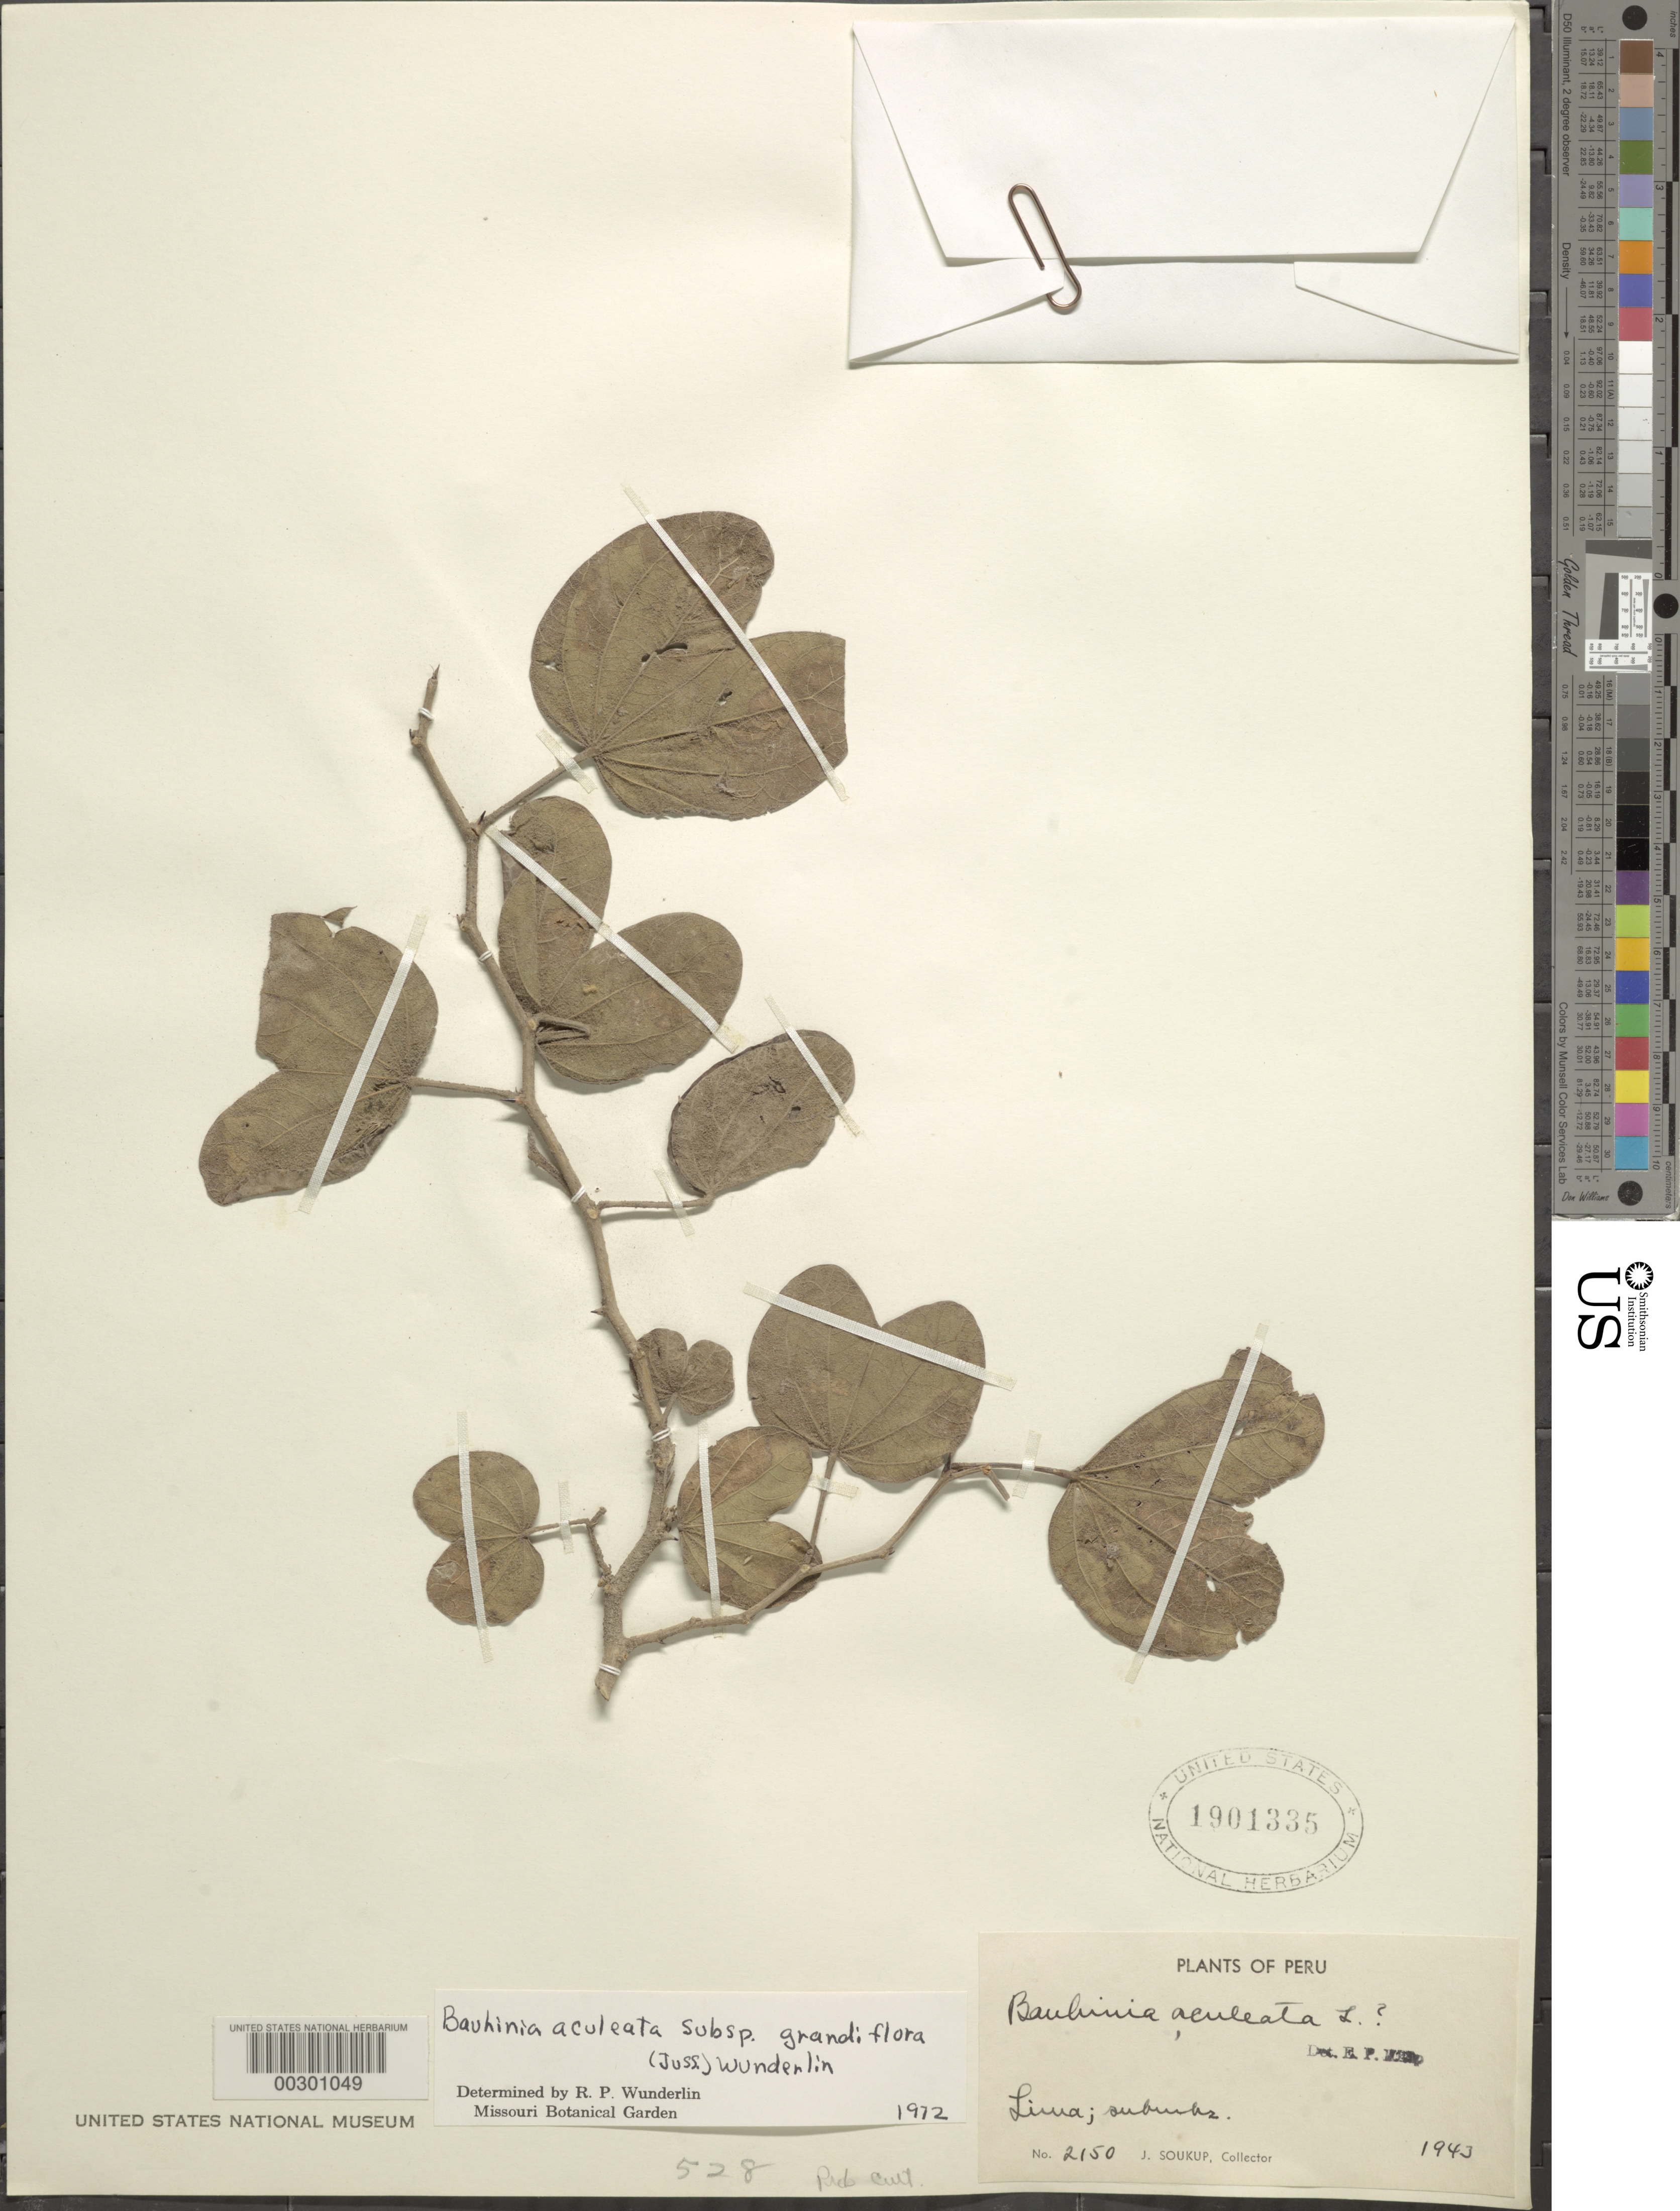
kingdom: Plantae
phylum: Tracheophyta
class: Magnoliopsida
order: Fabales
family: Fabaceae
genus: Bauhinia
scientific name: Bauhinia aculeata subsp. grandiflora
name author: (Juss.) Wunderlin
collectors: J. J. Soukup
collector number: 2150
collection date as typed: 1943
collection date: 1943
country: Peru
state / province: Lima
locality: Lima; suburbs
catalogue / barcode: US 1901335